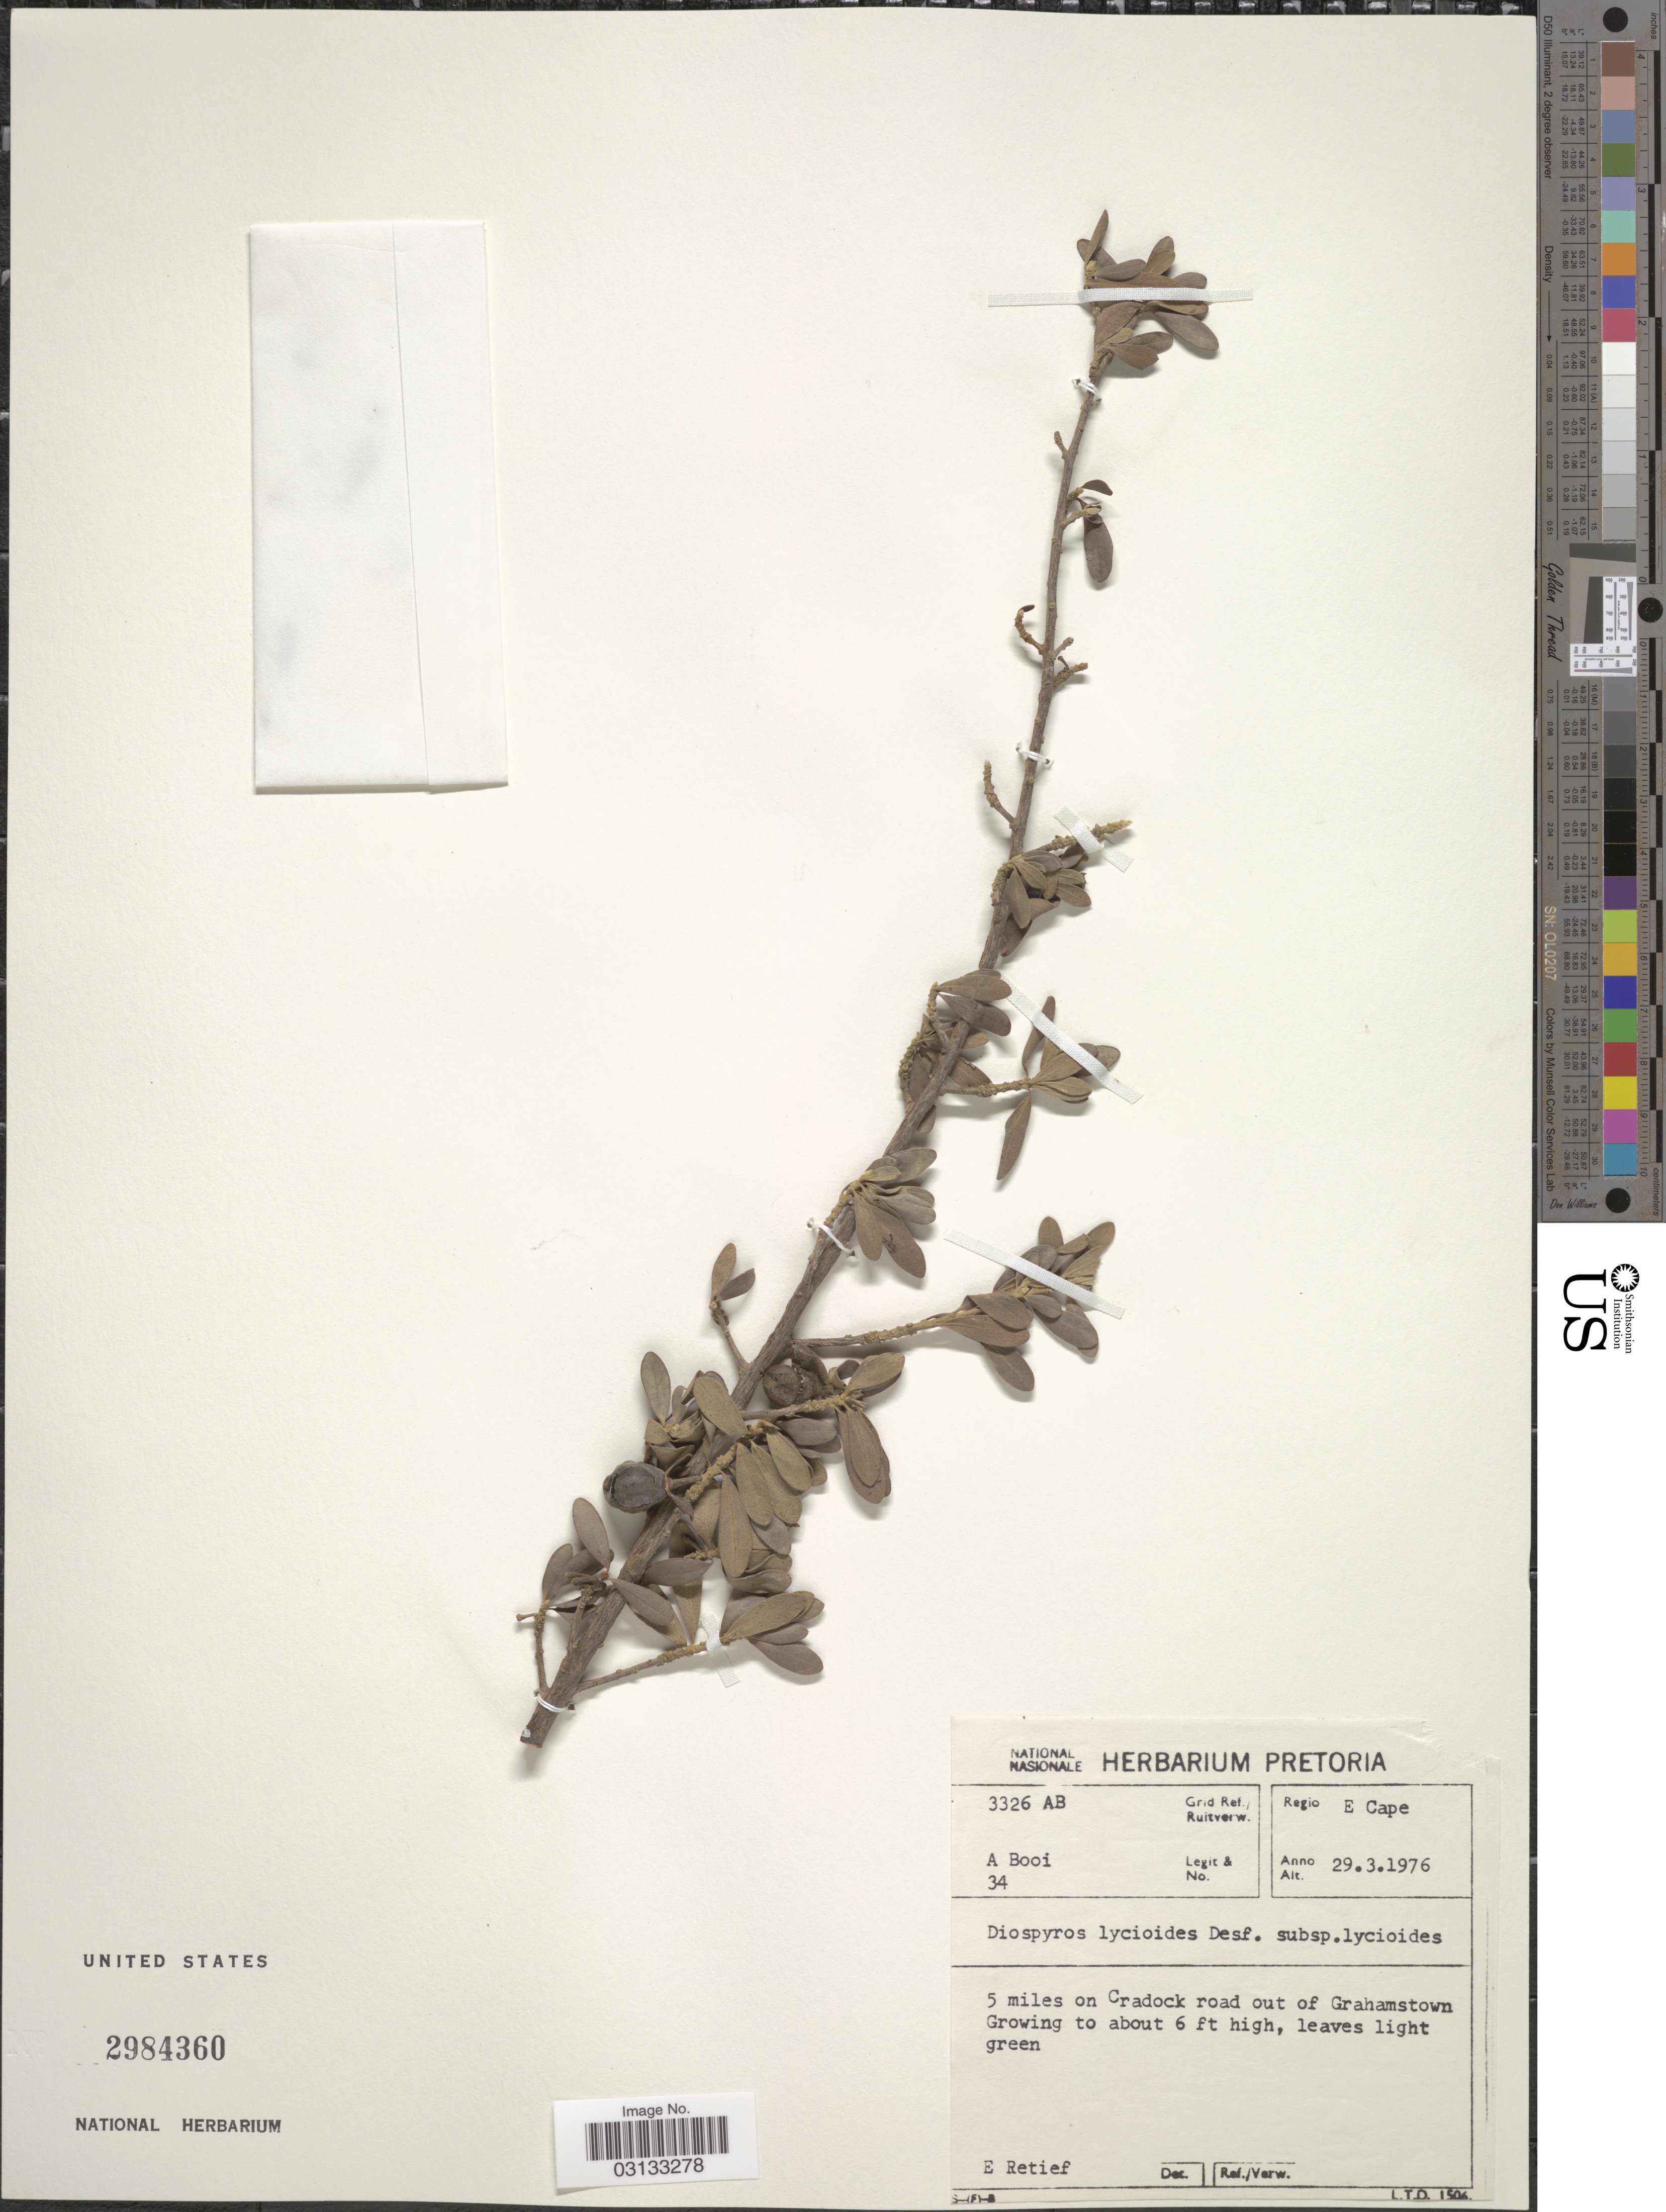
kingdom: Plantae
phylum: Tracheophyta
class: Magnoliopsida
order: Ericales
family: Ebenaceae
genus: Diospyros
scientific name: Diospyros lycioides subsp. lycioides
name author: Desf.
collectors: A. Booi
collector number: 34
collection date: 1976-03-29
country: South Africa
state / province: Eastern Cape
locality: Grid Ref./Ruitverw. 3326AB, Regio E Cape. 5 miles on Cradock road out of Grahamstown.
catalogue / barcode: US 2984360